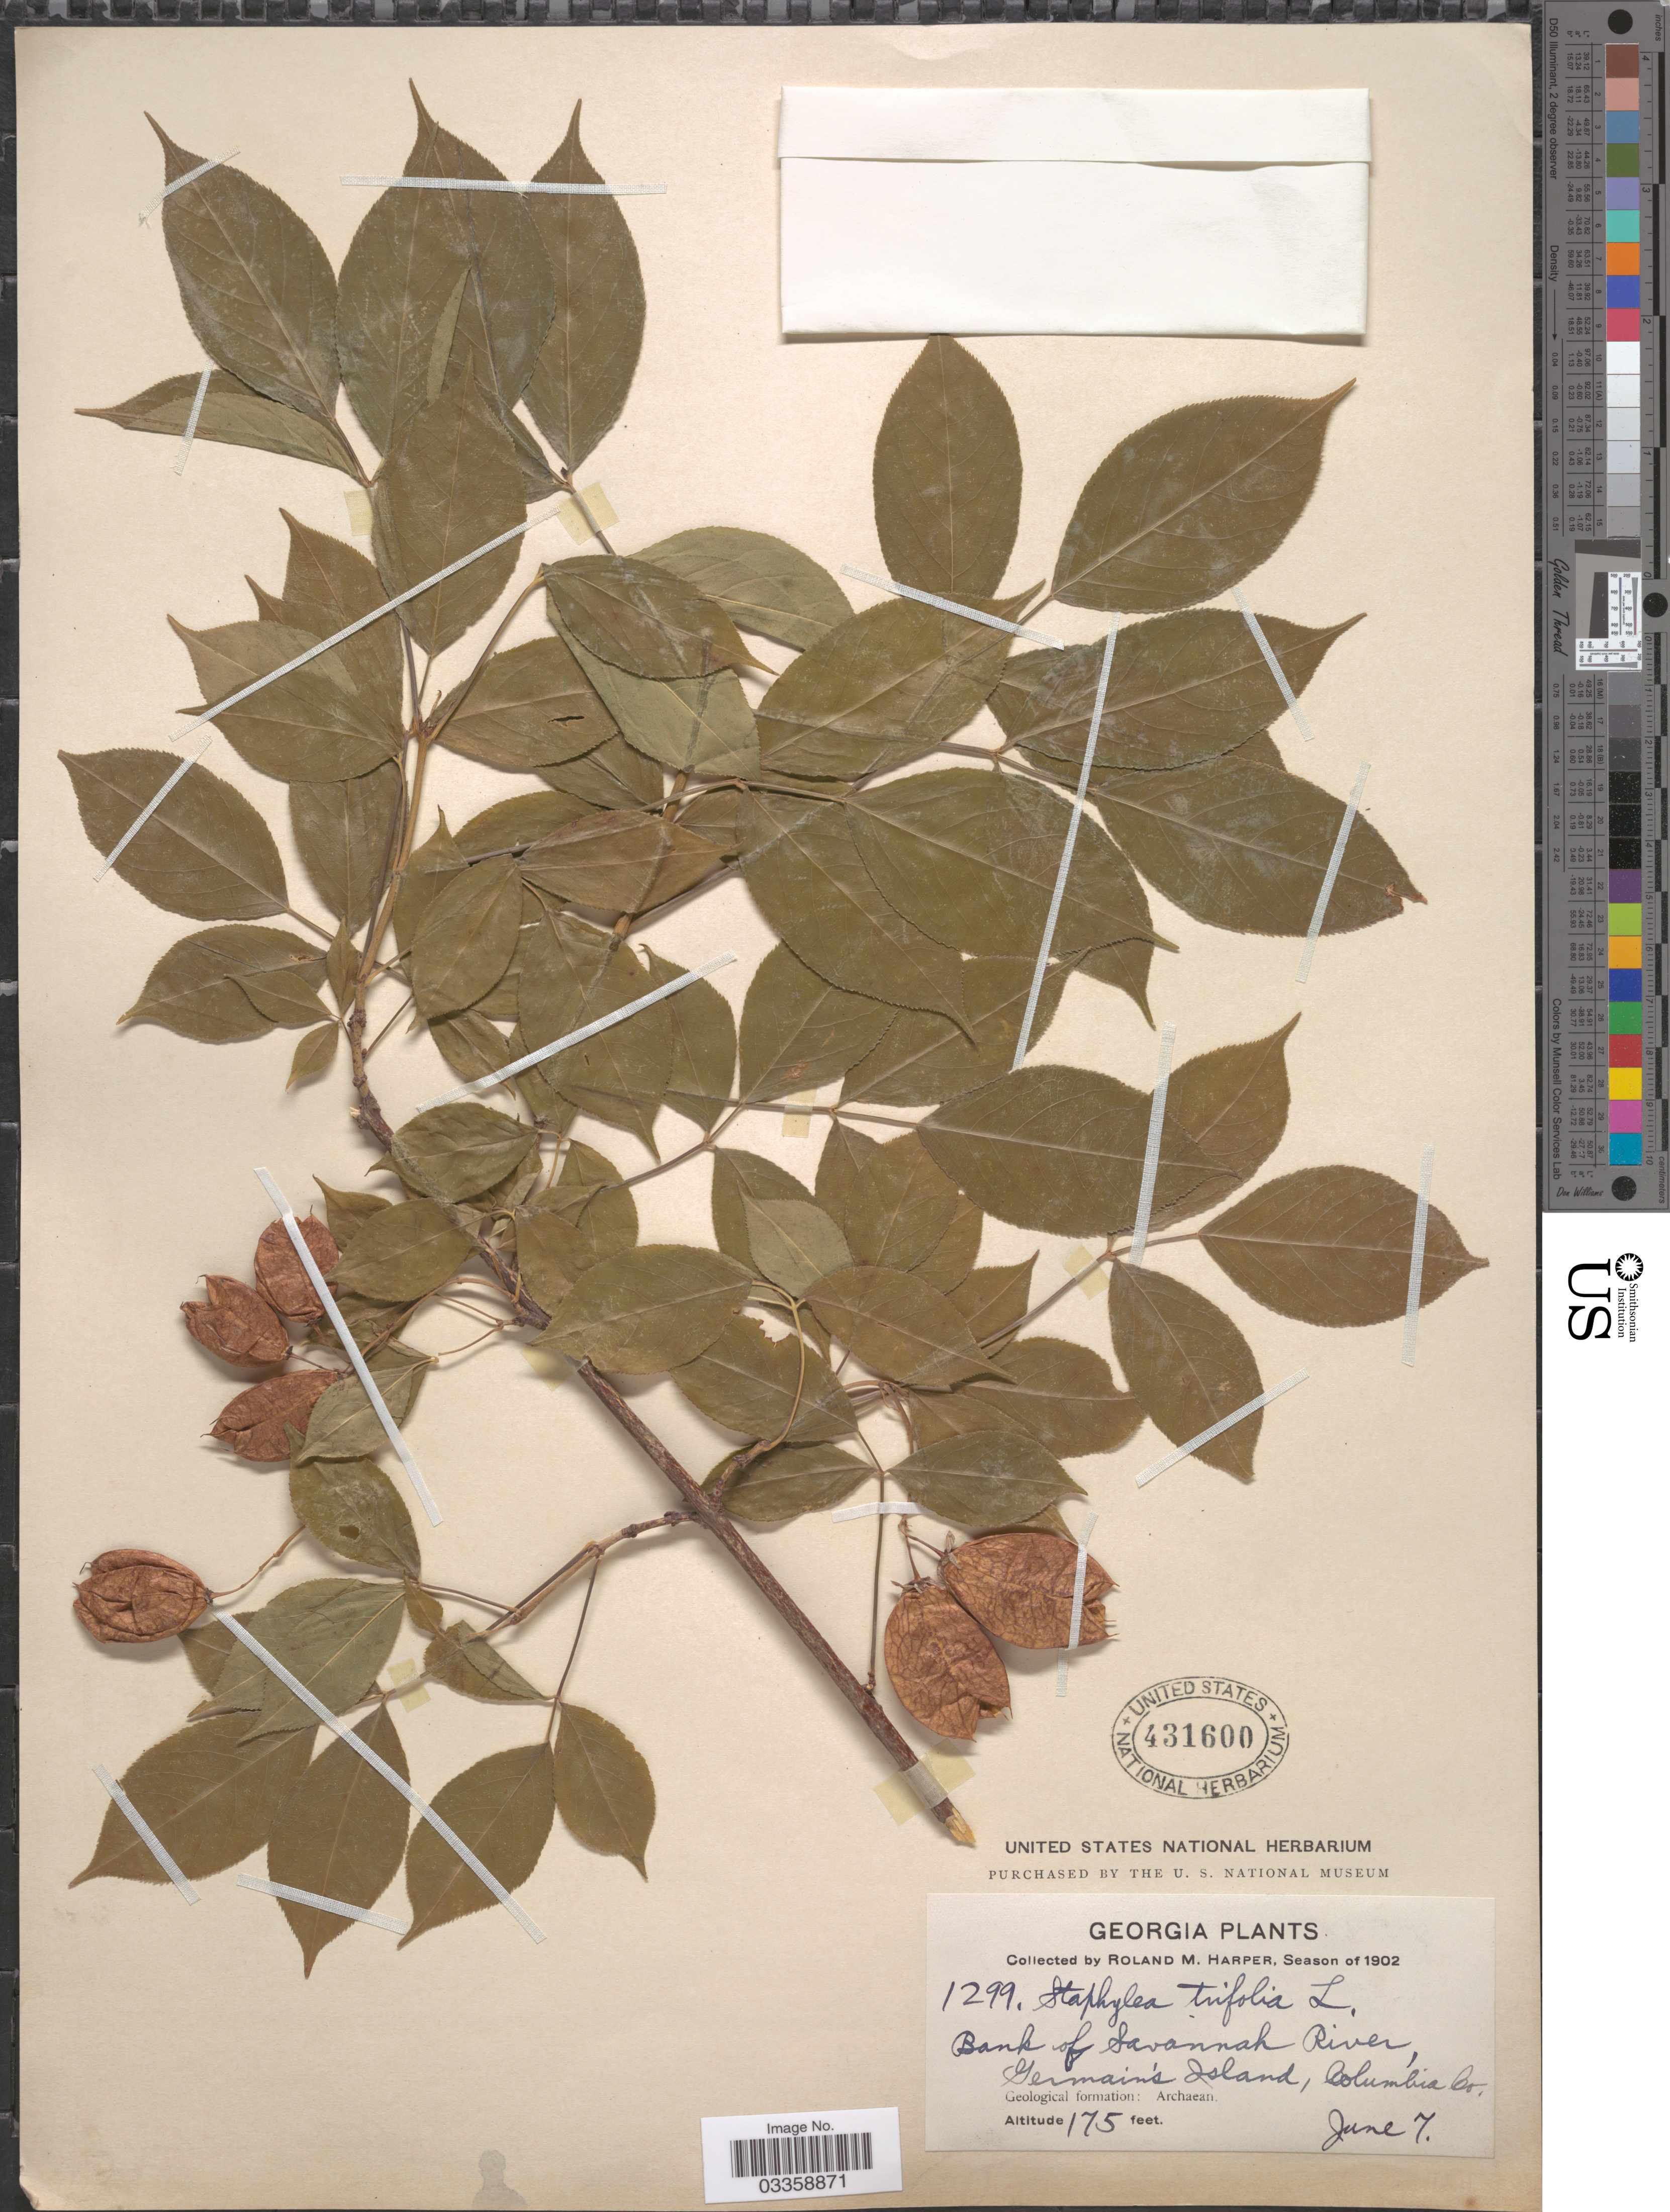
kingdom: Plantae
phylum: Tracheophyta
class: Magnoliopsida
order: Crossosomatales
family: Staphyleaceae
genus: Staphylea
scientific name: Staphylea trifolia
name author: L.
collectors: R. M. Harper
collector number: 1299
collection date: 1902-06-07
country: United States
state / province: Georgia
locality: Bank of Savannah River, Germain's Island, Columbia Co. Geological formation: Archaean.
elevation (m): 53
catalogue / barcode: US 431600